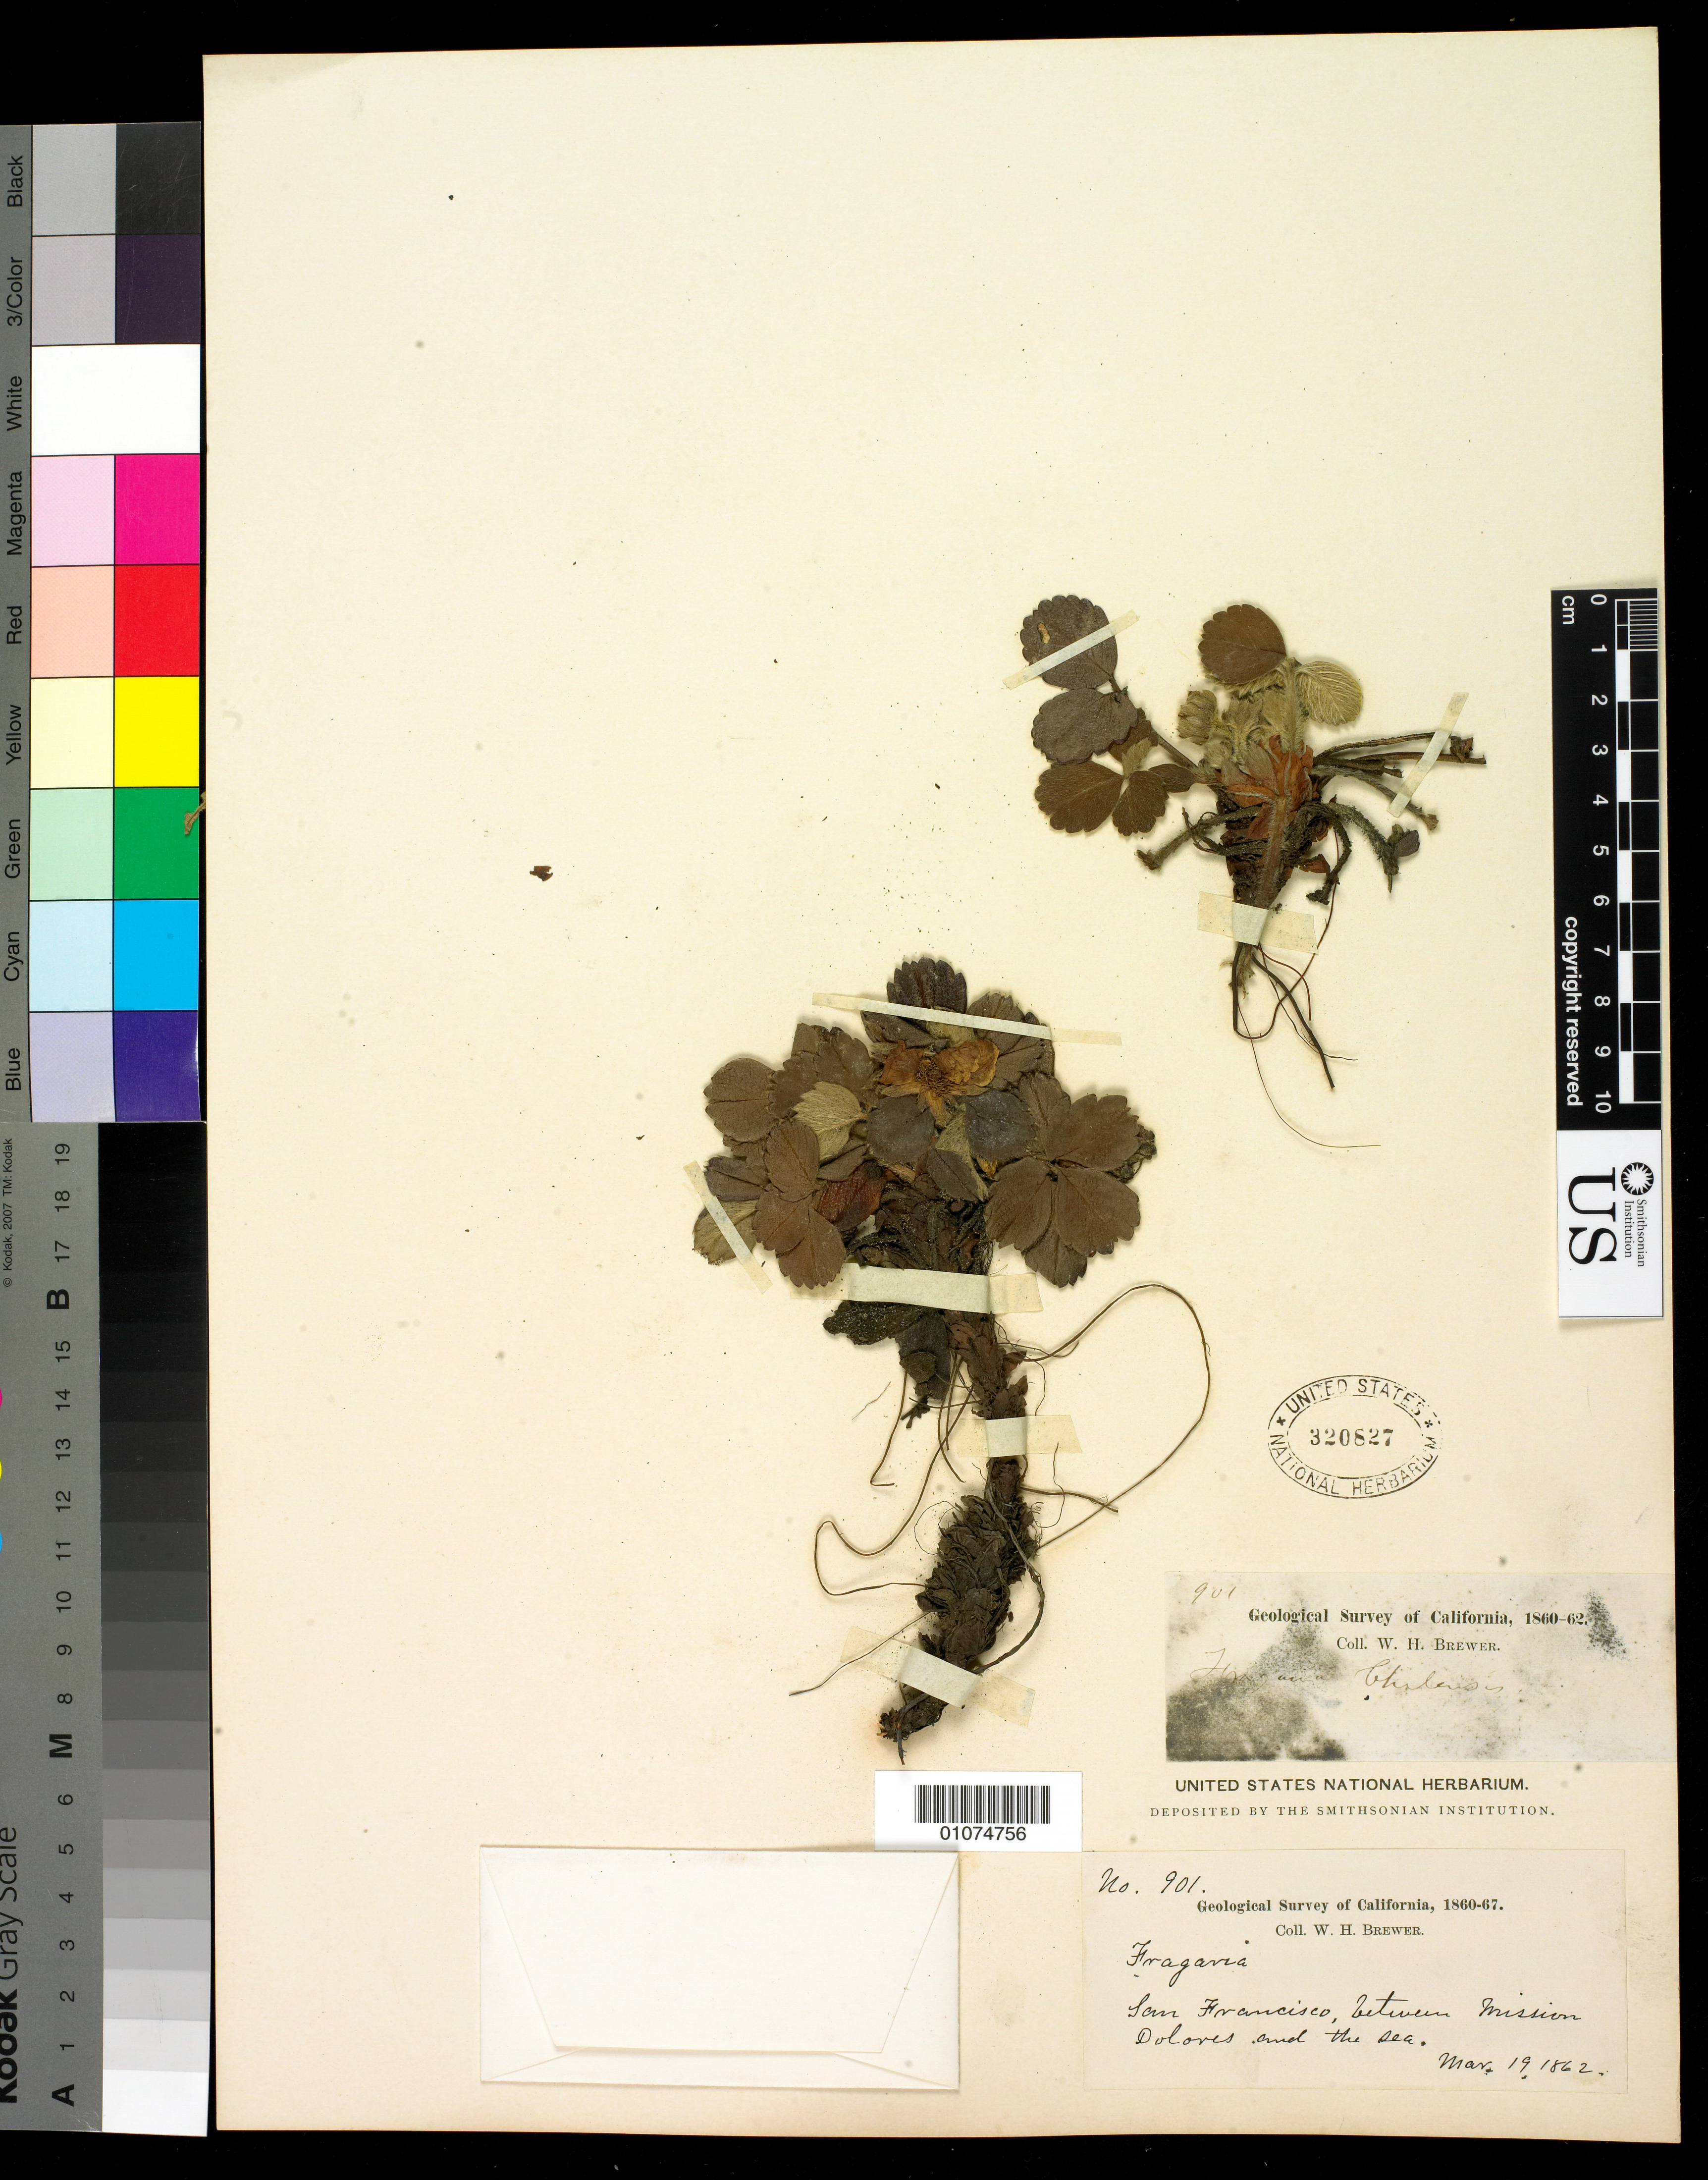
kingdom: Plantae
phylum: Tracheophyta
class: Magnoliopsida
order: Rosales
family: Rosaceae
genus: Fragaria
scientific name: Fragaria chiloensis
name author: (L.) Mill.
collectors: W. H. Brewer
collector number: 901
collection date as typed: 19 Mar 1862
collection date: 1862-03-19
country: United States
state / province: California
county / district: San Francisco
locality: San Francisco, between Mission dolores and the sea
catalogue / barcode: US 320827